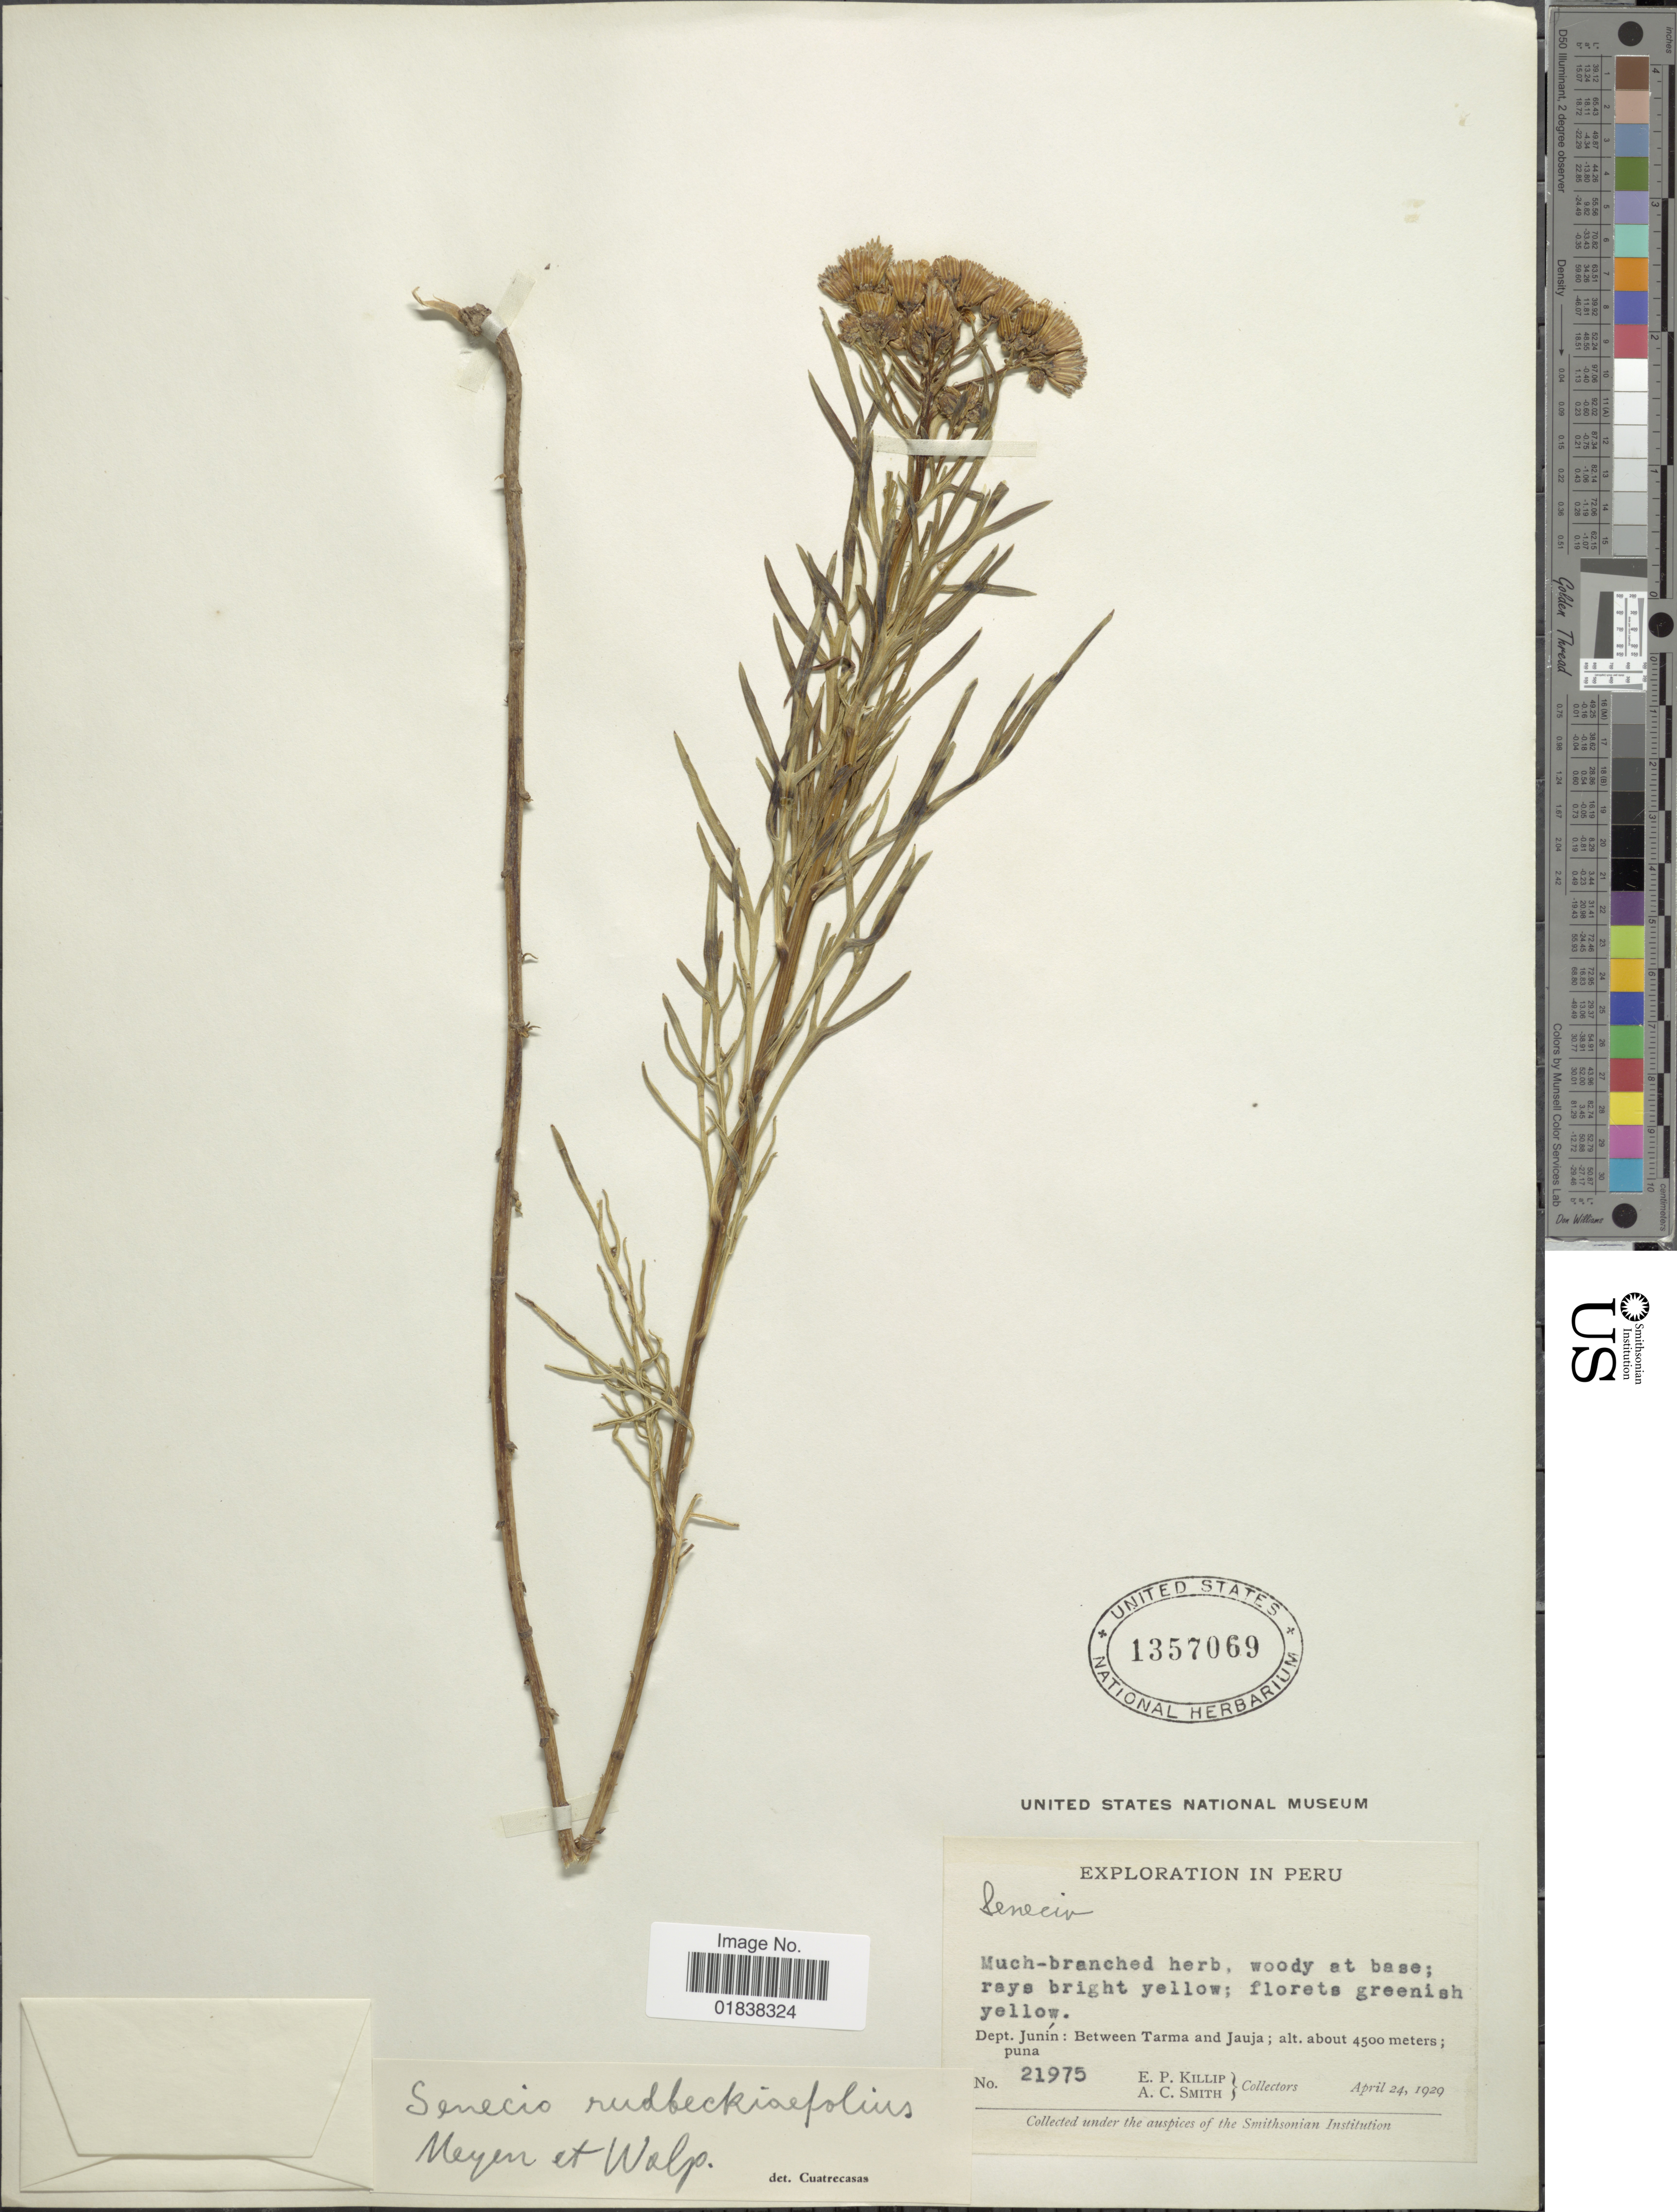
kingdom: Plantae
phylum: Tracheophyta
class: Magnoliopsida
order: Asterales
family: Asteraceae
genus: Senecio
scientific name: Senecio rudbeckiifolius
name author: Meyen & Walp.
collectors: E. P. Killip & A. C. Smith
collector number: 21975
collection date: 1929-04-24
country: Peru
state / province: Junín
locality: Between Tarma and Jauja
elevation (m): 4500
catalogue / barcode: US 1357069